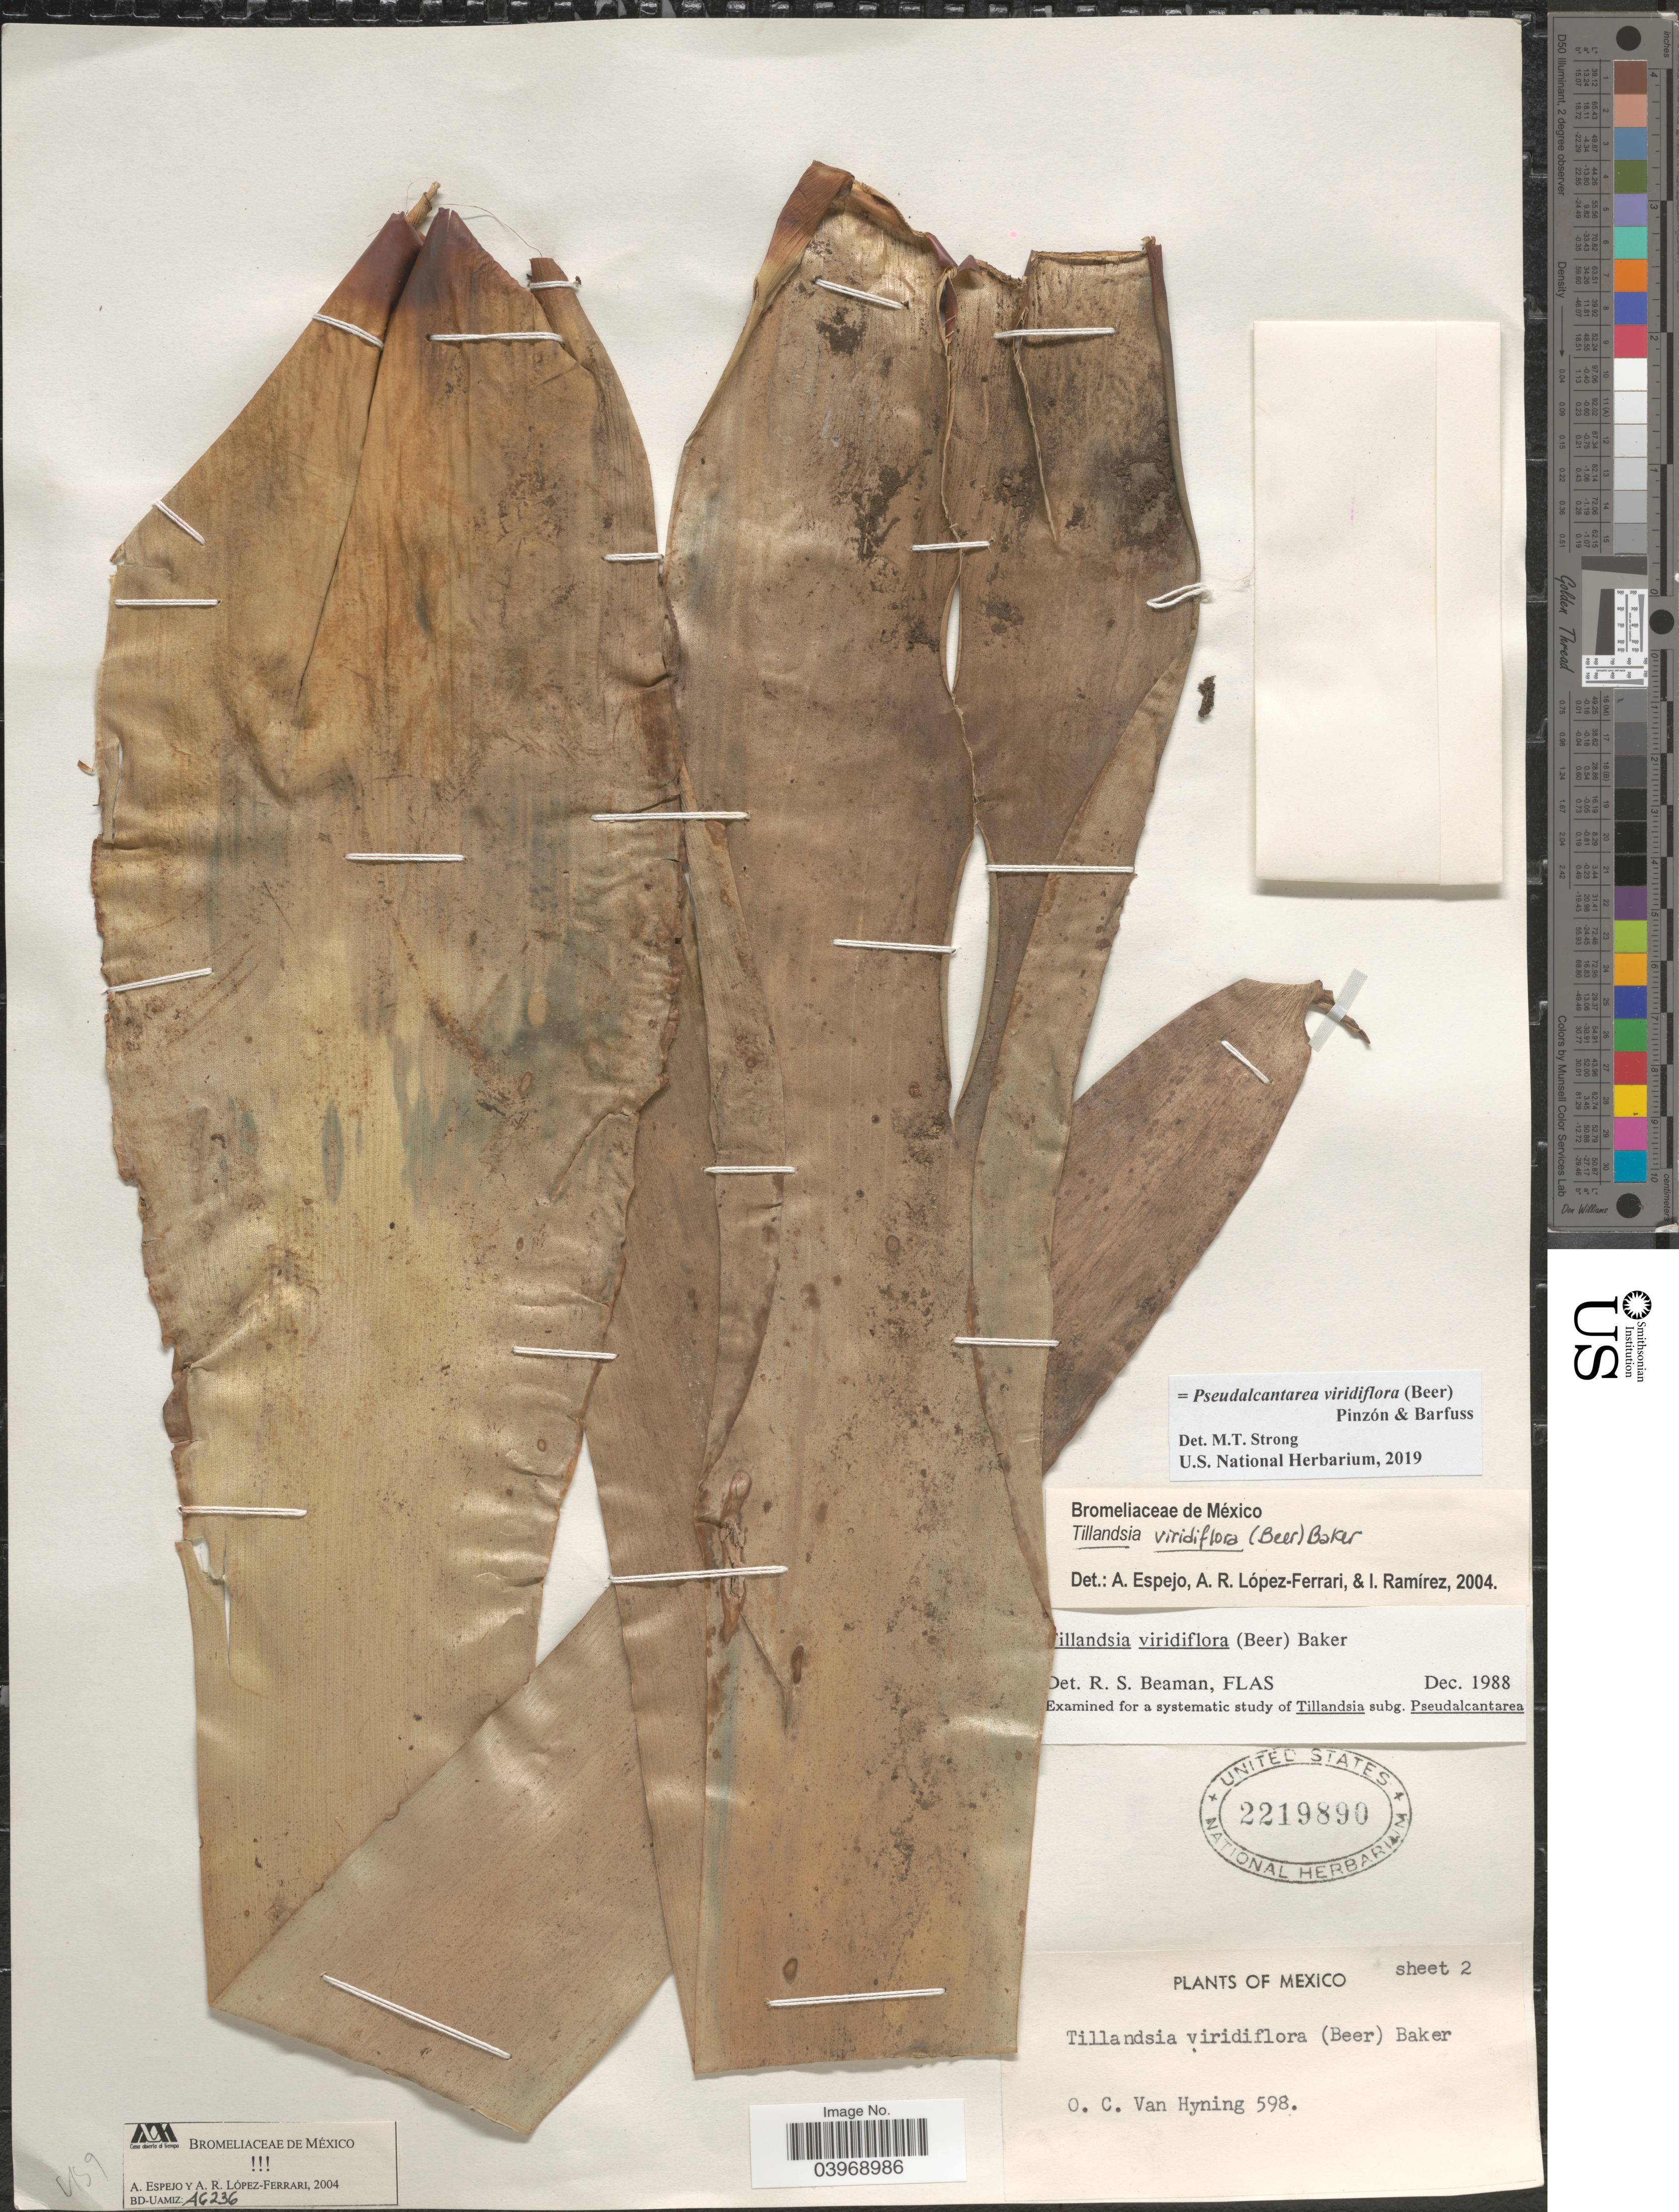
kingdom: Plantae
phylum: Tracheophyta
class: Liliopsida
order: Poales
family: Bromeliaceae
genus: Pseudalcantarea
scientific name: Pseudalcantarea viridiflora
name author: (Beer) Pinzón & Barfuss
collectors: O. Van Hyning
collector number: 598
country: Mexico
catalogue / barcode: US 2219890